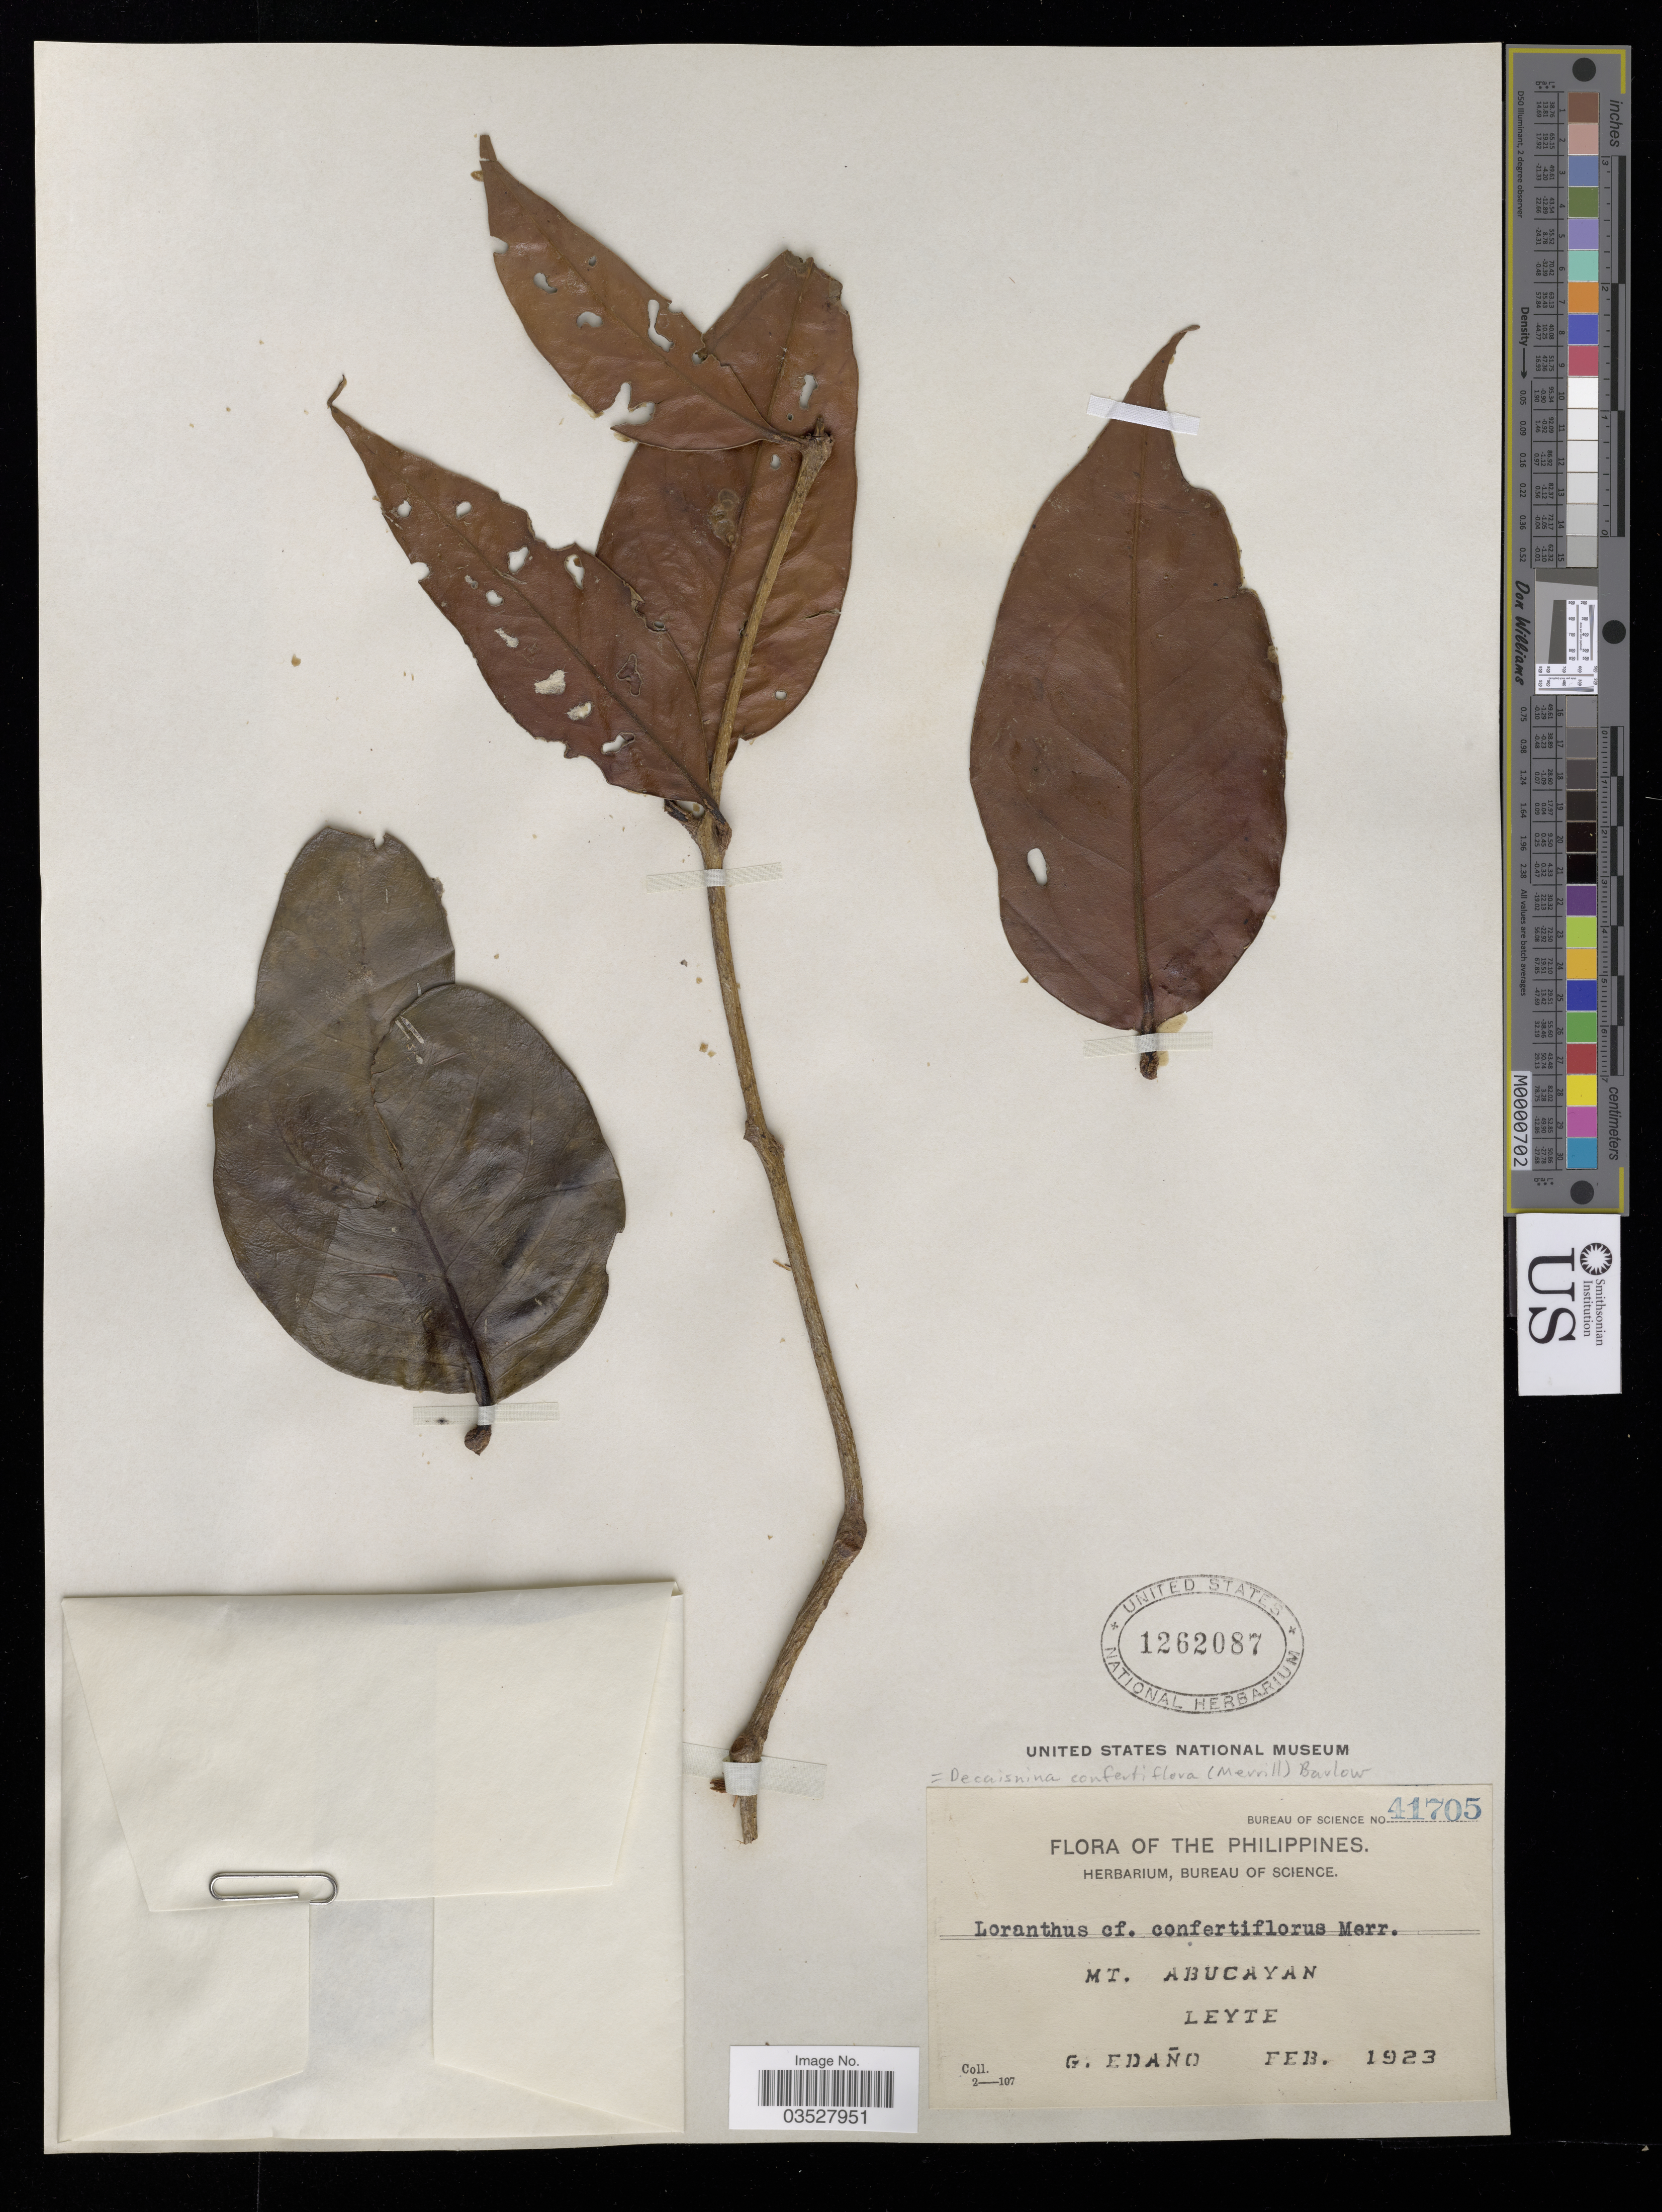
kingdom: Plantae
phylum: Tracheophyta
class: Magnoliopsida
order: Santalales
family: Loranthaceae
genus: Decaisnina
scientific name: Decaisnina sumbawensis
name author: (Tiegh.) Barlow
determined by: Strong, Mark T., (BOT), Smithsonian Institution - National Museum of Natural History (UNITED STATES)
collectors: G. Edaño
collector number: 41705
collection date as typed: Feb 1923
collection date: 1923-02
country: Philippines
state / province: Eastern Visayas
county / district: Leyte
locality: Mt Abucayan.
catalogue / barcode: US 1262087